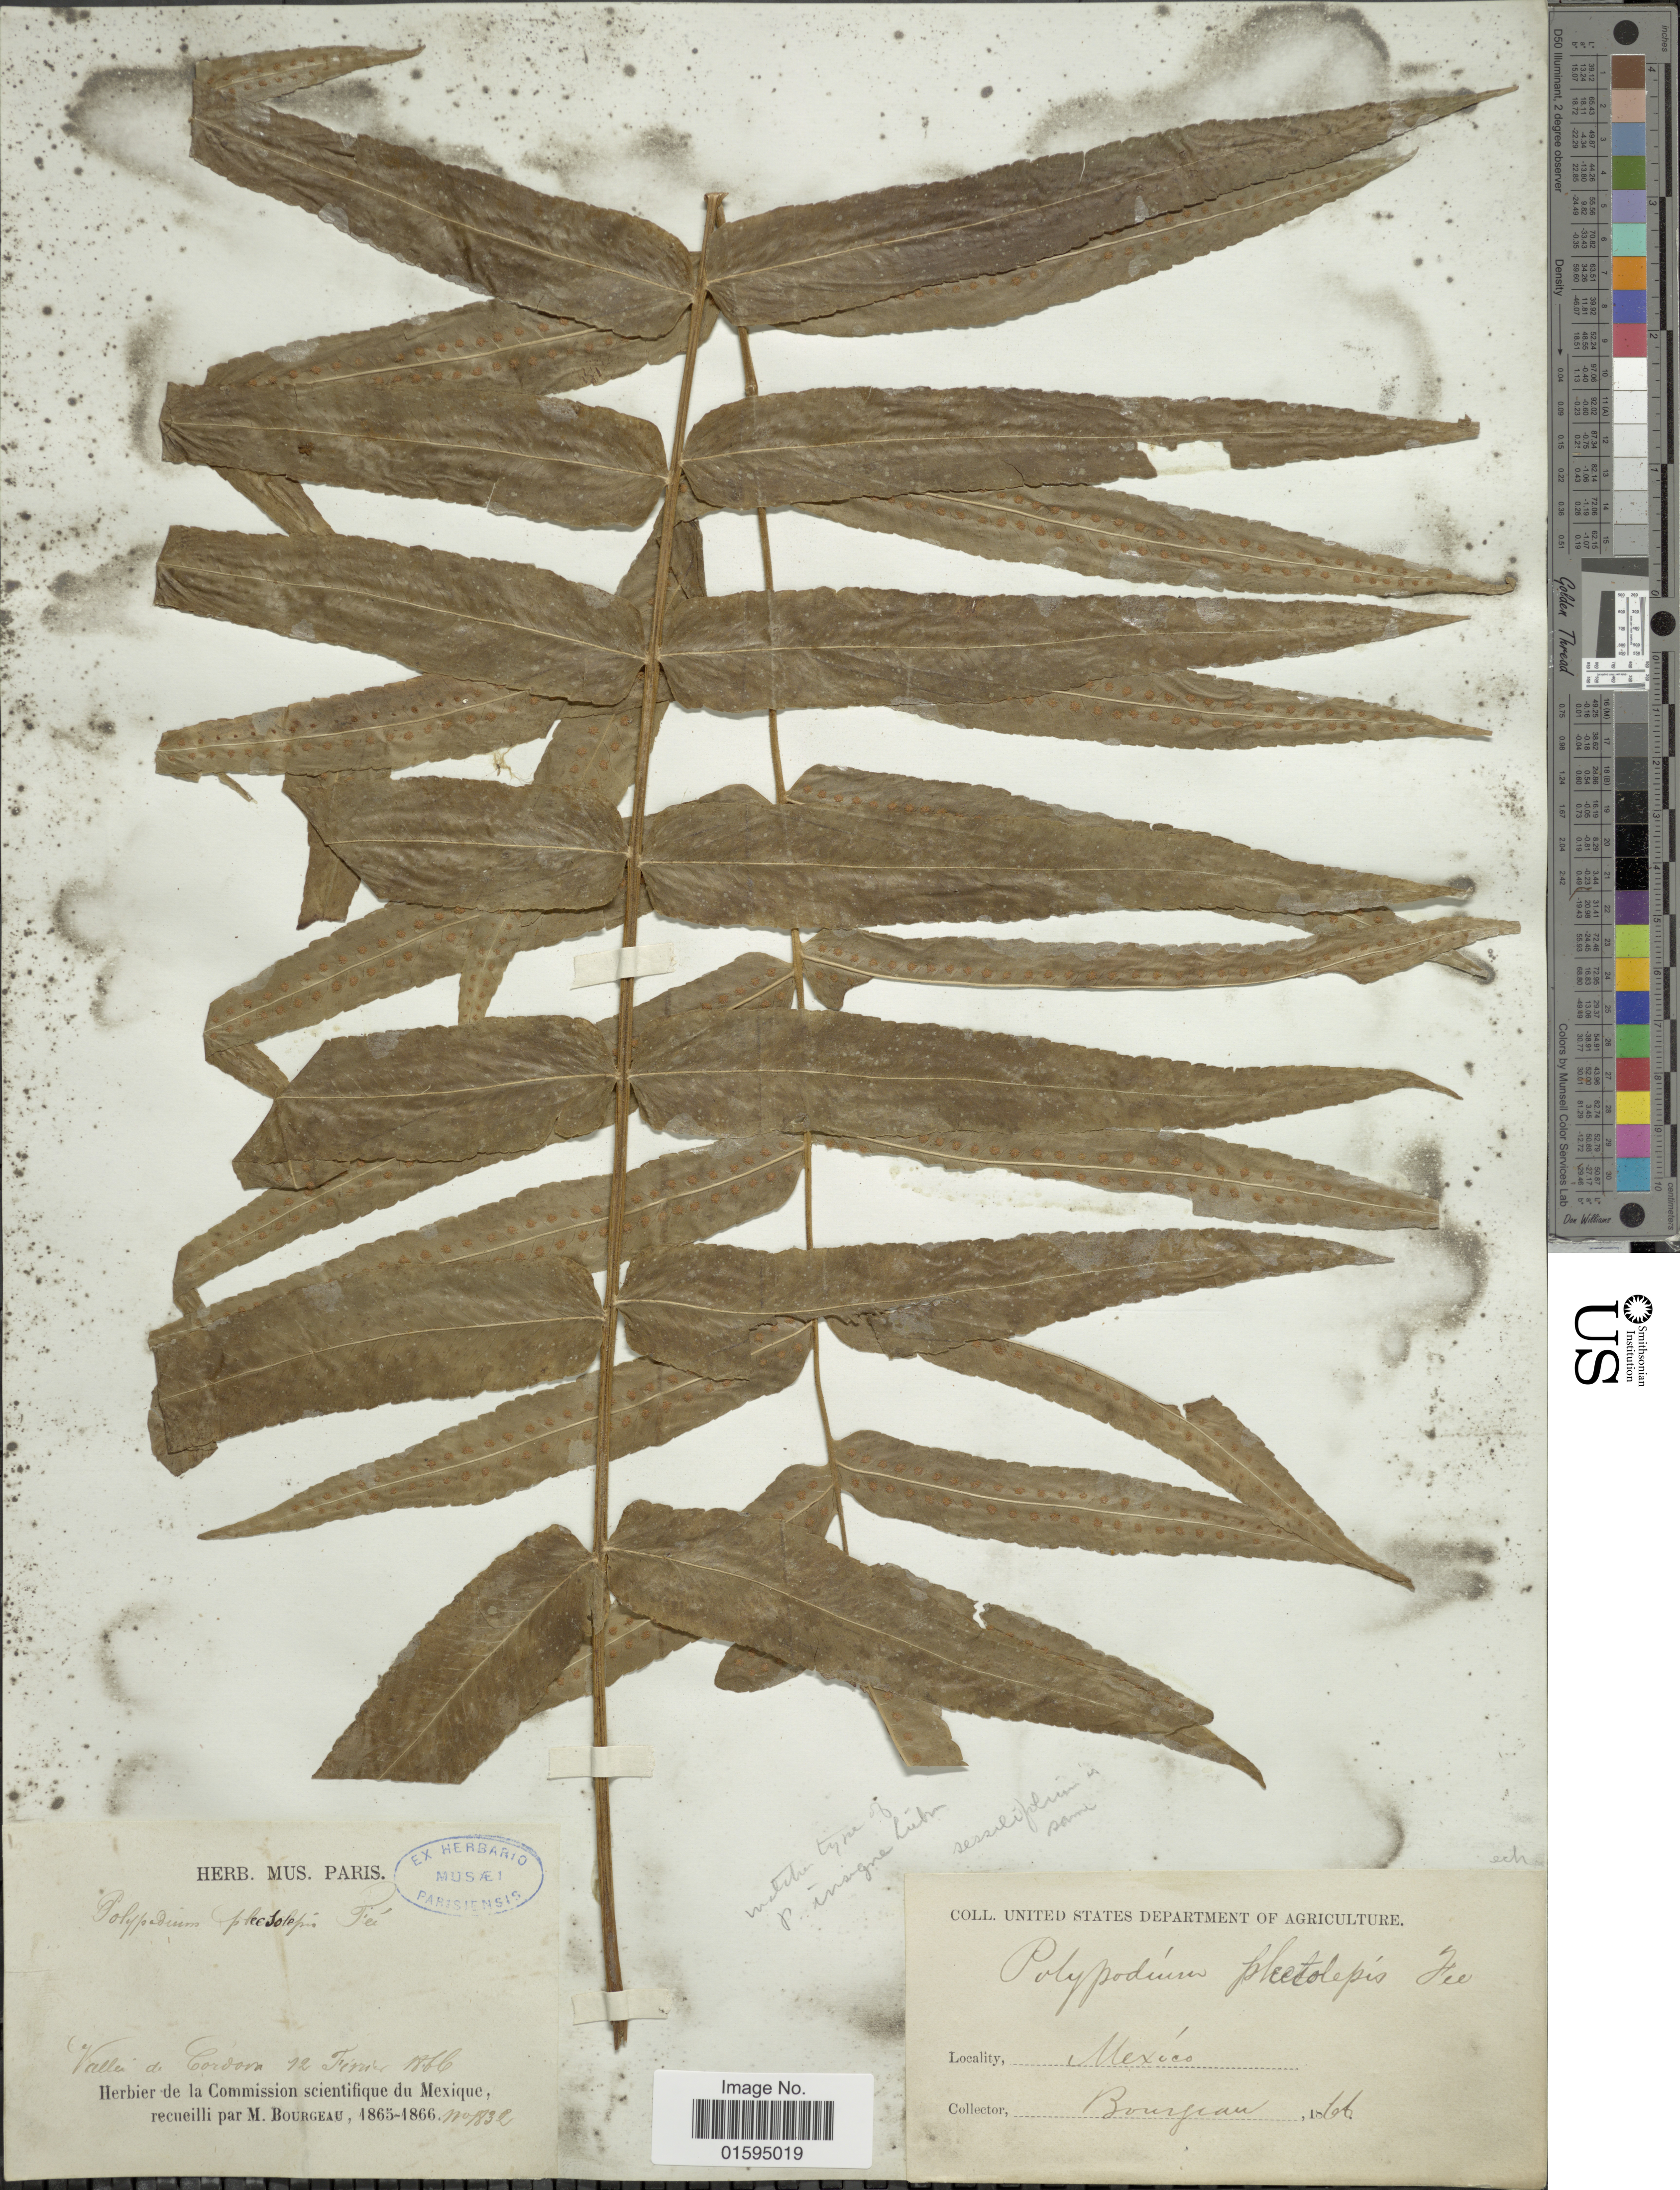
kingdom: Plantae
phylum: Tracheophyta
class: Polypodiopsida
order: Polypodiales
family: Polypodiaceae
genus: Polypodium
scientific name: Polypodium echinolepis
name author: Fée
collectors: M. Bourgeau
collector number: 1832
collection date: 1866-02-12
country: Mexico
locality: Valle de Cordova